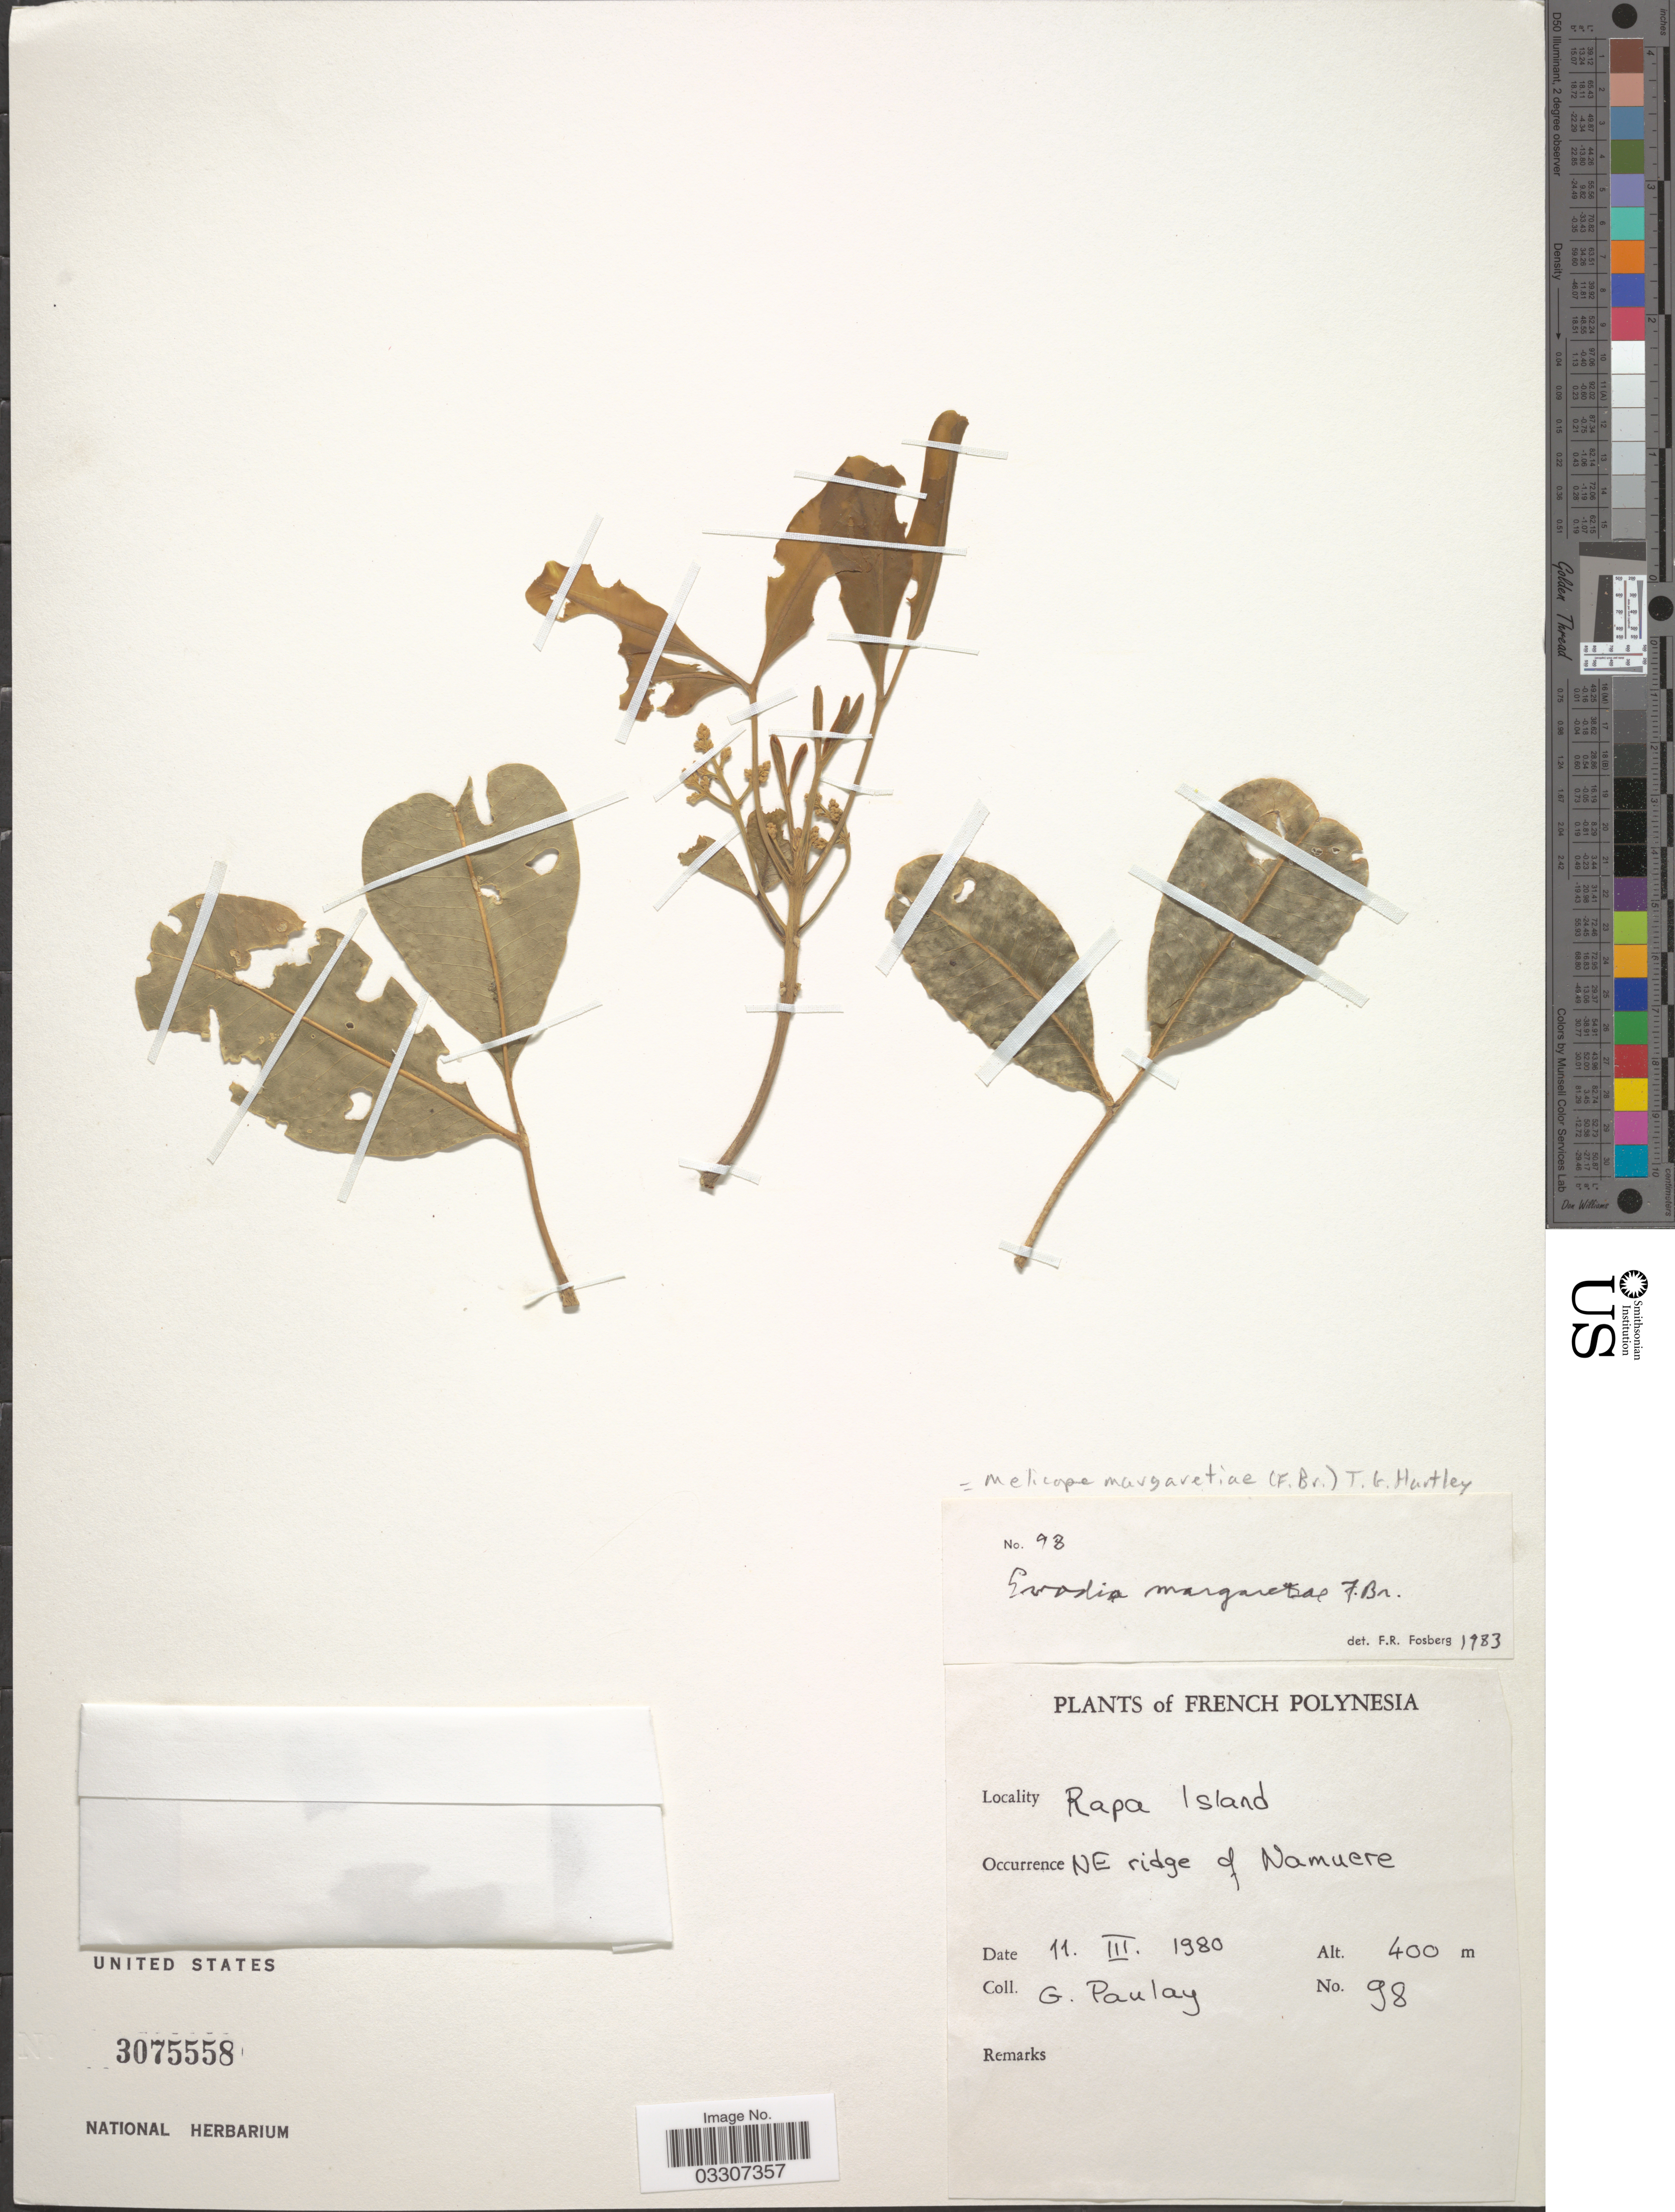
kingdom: Plantae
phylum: Tracheophyta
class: Magnoliopsida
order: Sapindales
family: Rutaceae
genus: Melicope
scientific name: Melicope margaretae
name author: (F. Br.) T.G. Hartley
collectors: G. Paulay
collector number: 98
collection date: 1980-03-11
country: French Polynesia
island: Rapa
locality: Rapa Island. NE ridge of Namuere.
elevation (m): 400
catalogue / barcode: US 3075558